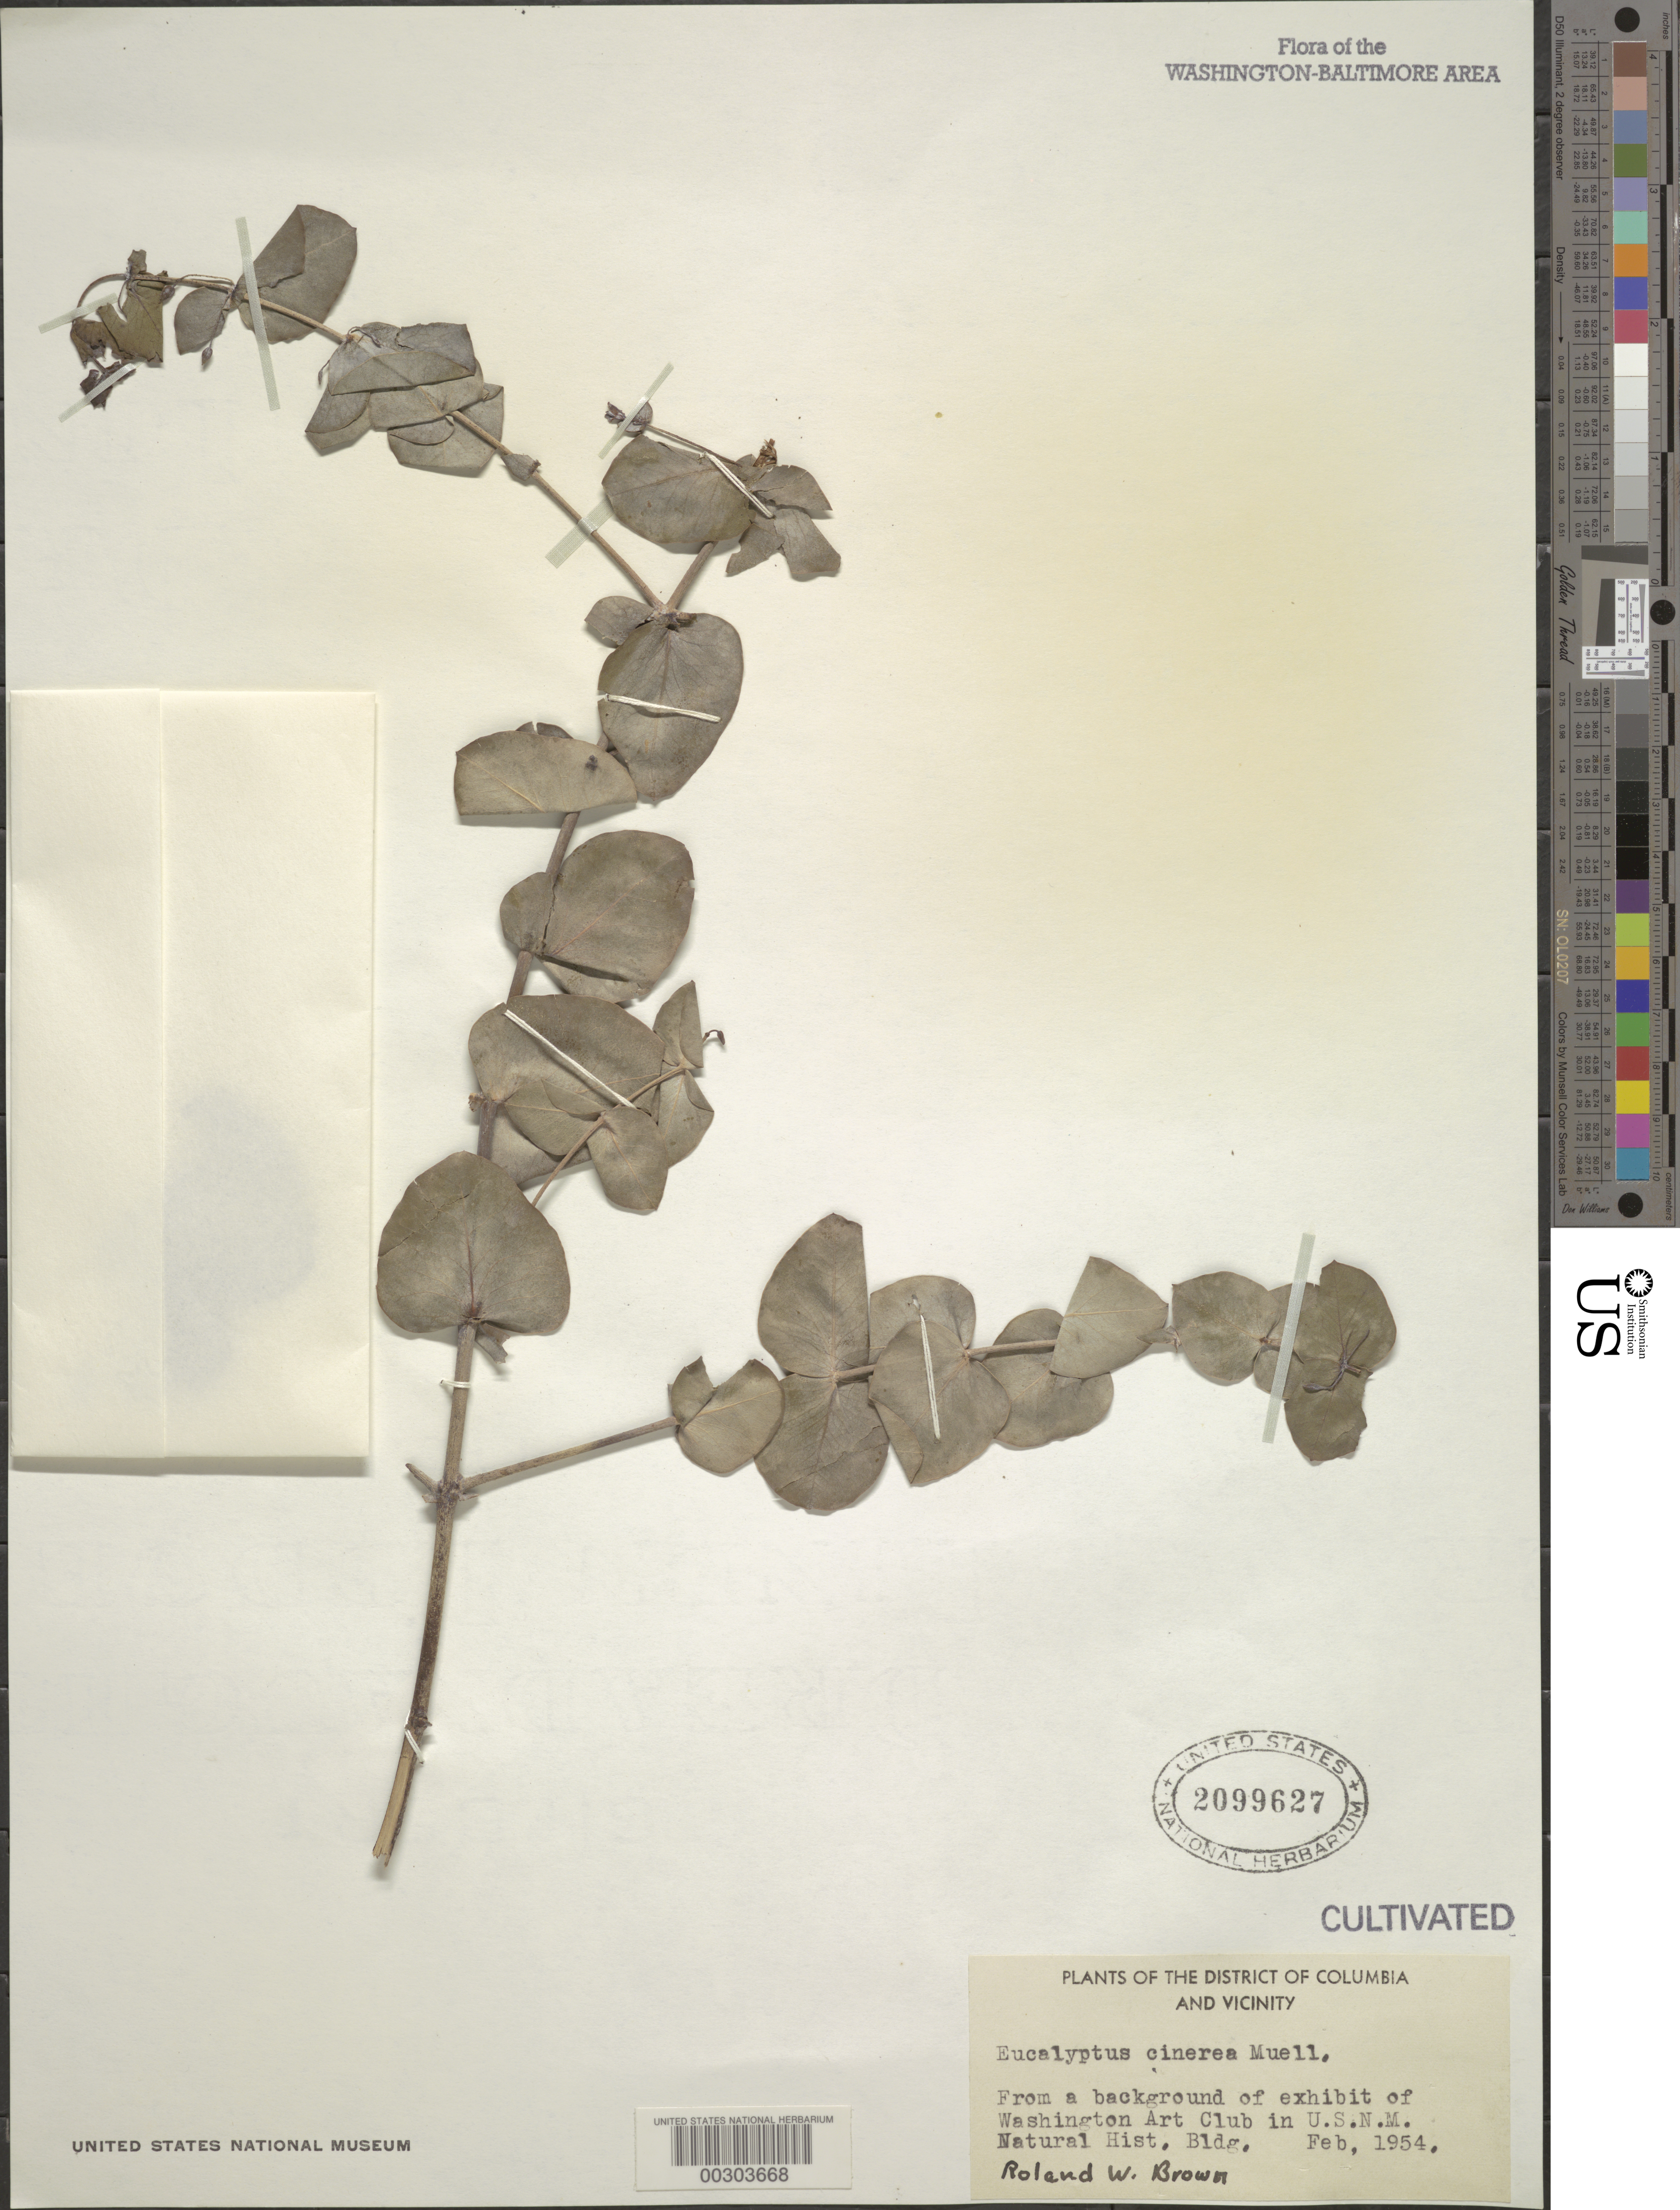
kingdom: Plantae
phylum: Tracheophyta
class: Magnoliopsida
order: Myrtales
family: Myrtaceae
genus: Eucalyptus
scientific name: Eucalyptus cinerea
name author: F. Muell. ex Benth.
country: United States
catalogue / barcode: US 2099627